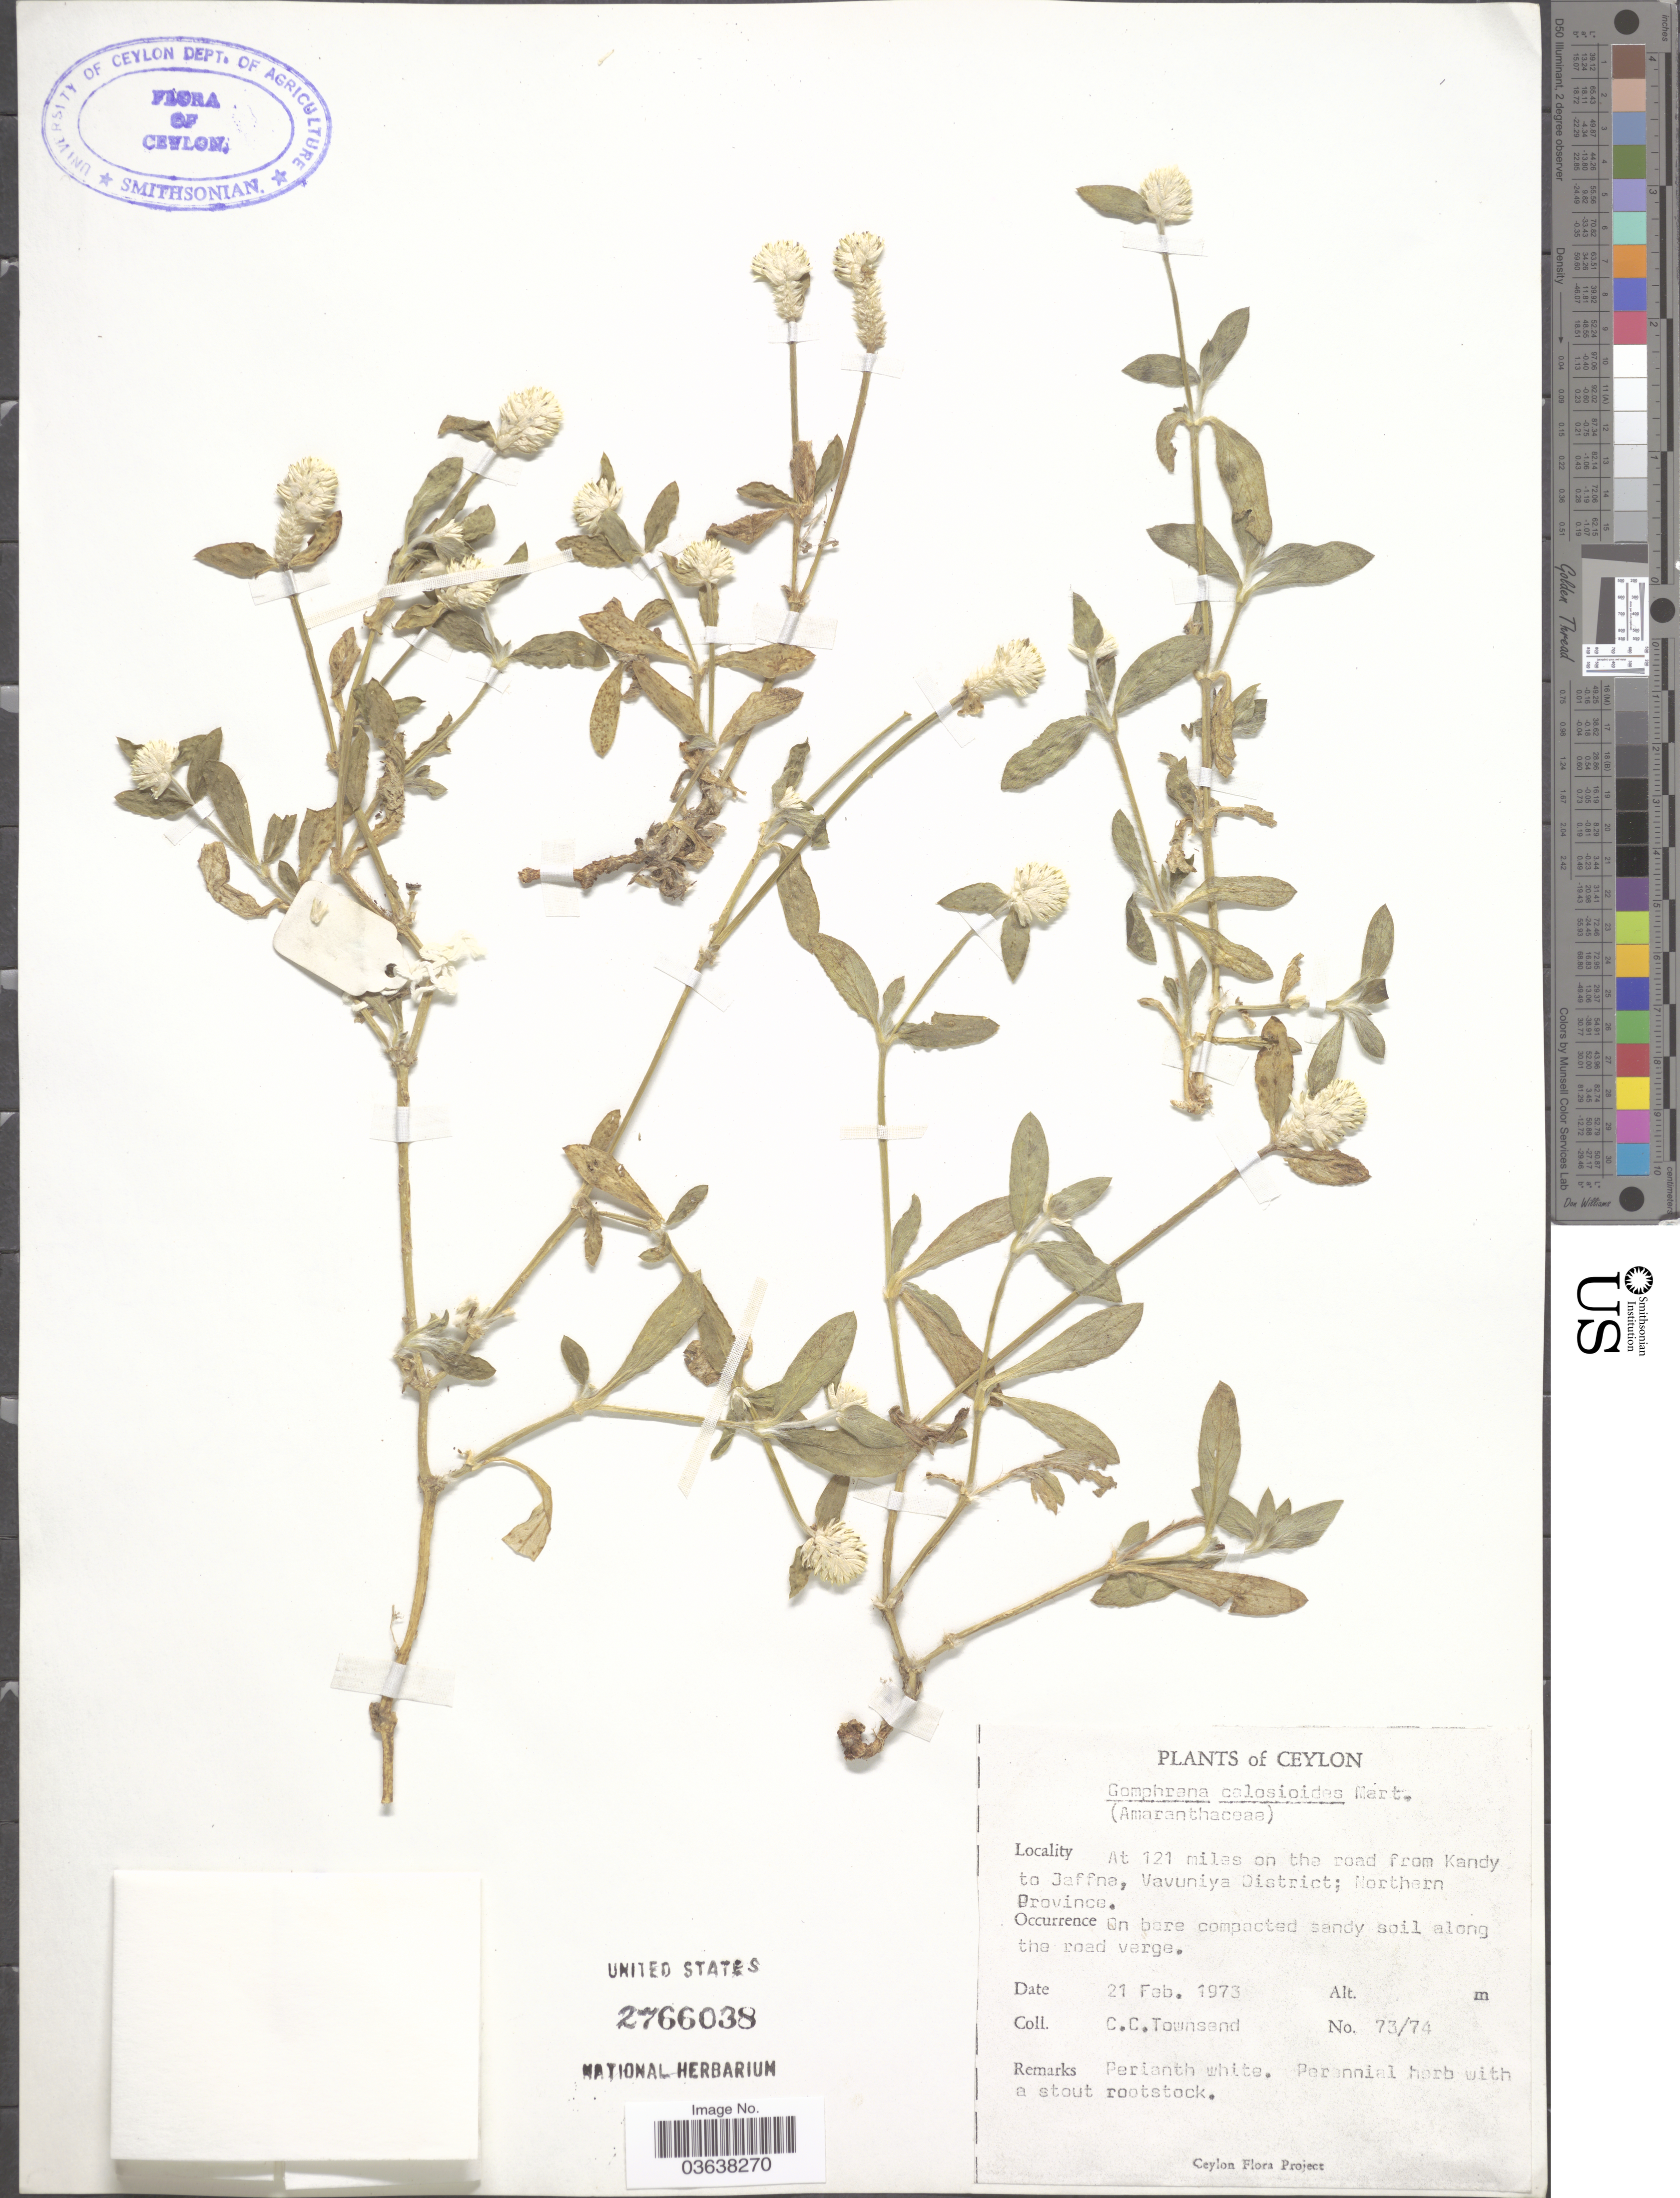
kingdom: Plantae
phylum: Tracheophyta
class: Magnoliopsida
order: Caryophyllales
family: Amaranthaceae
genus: Gomphrena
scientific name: Gomphrena celosioides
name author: Mart.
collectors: C. C. Townsend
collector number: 73/74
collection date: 1973-02-21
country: Sri Lanka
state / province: Northern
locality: Ceylon. At 121 miles on the road from Kandy to Jaffna, Vavuniya District.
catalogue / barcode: US 2766038